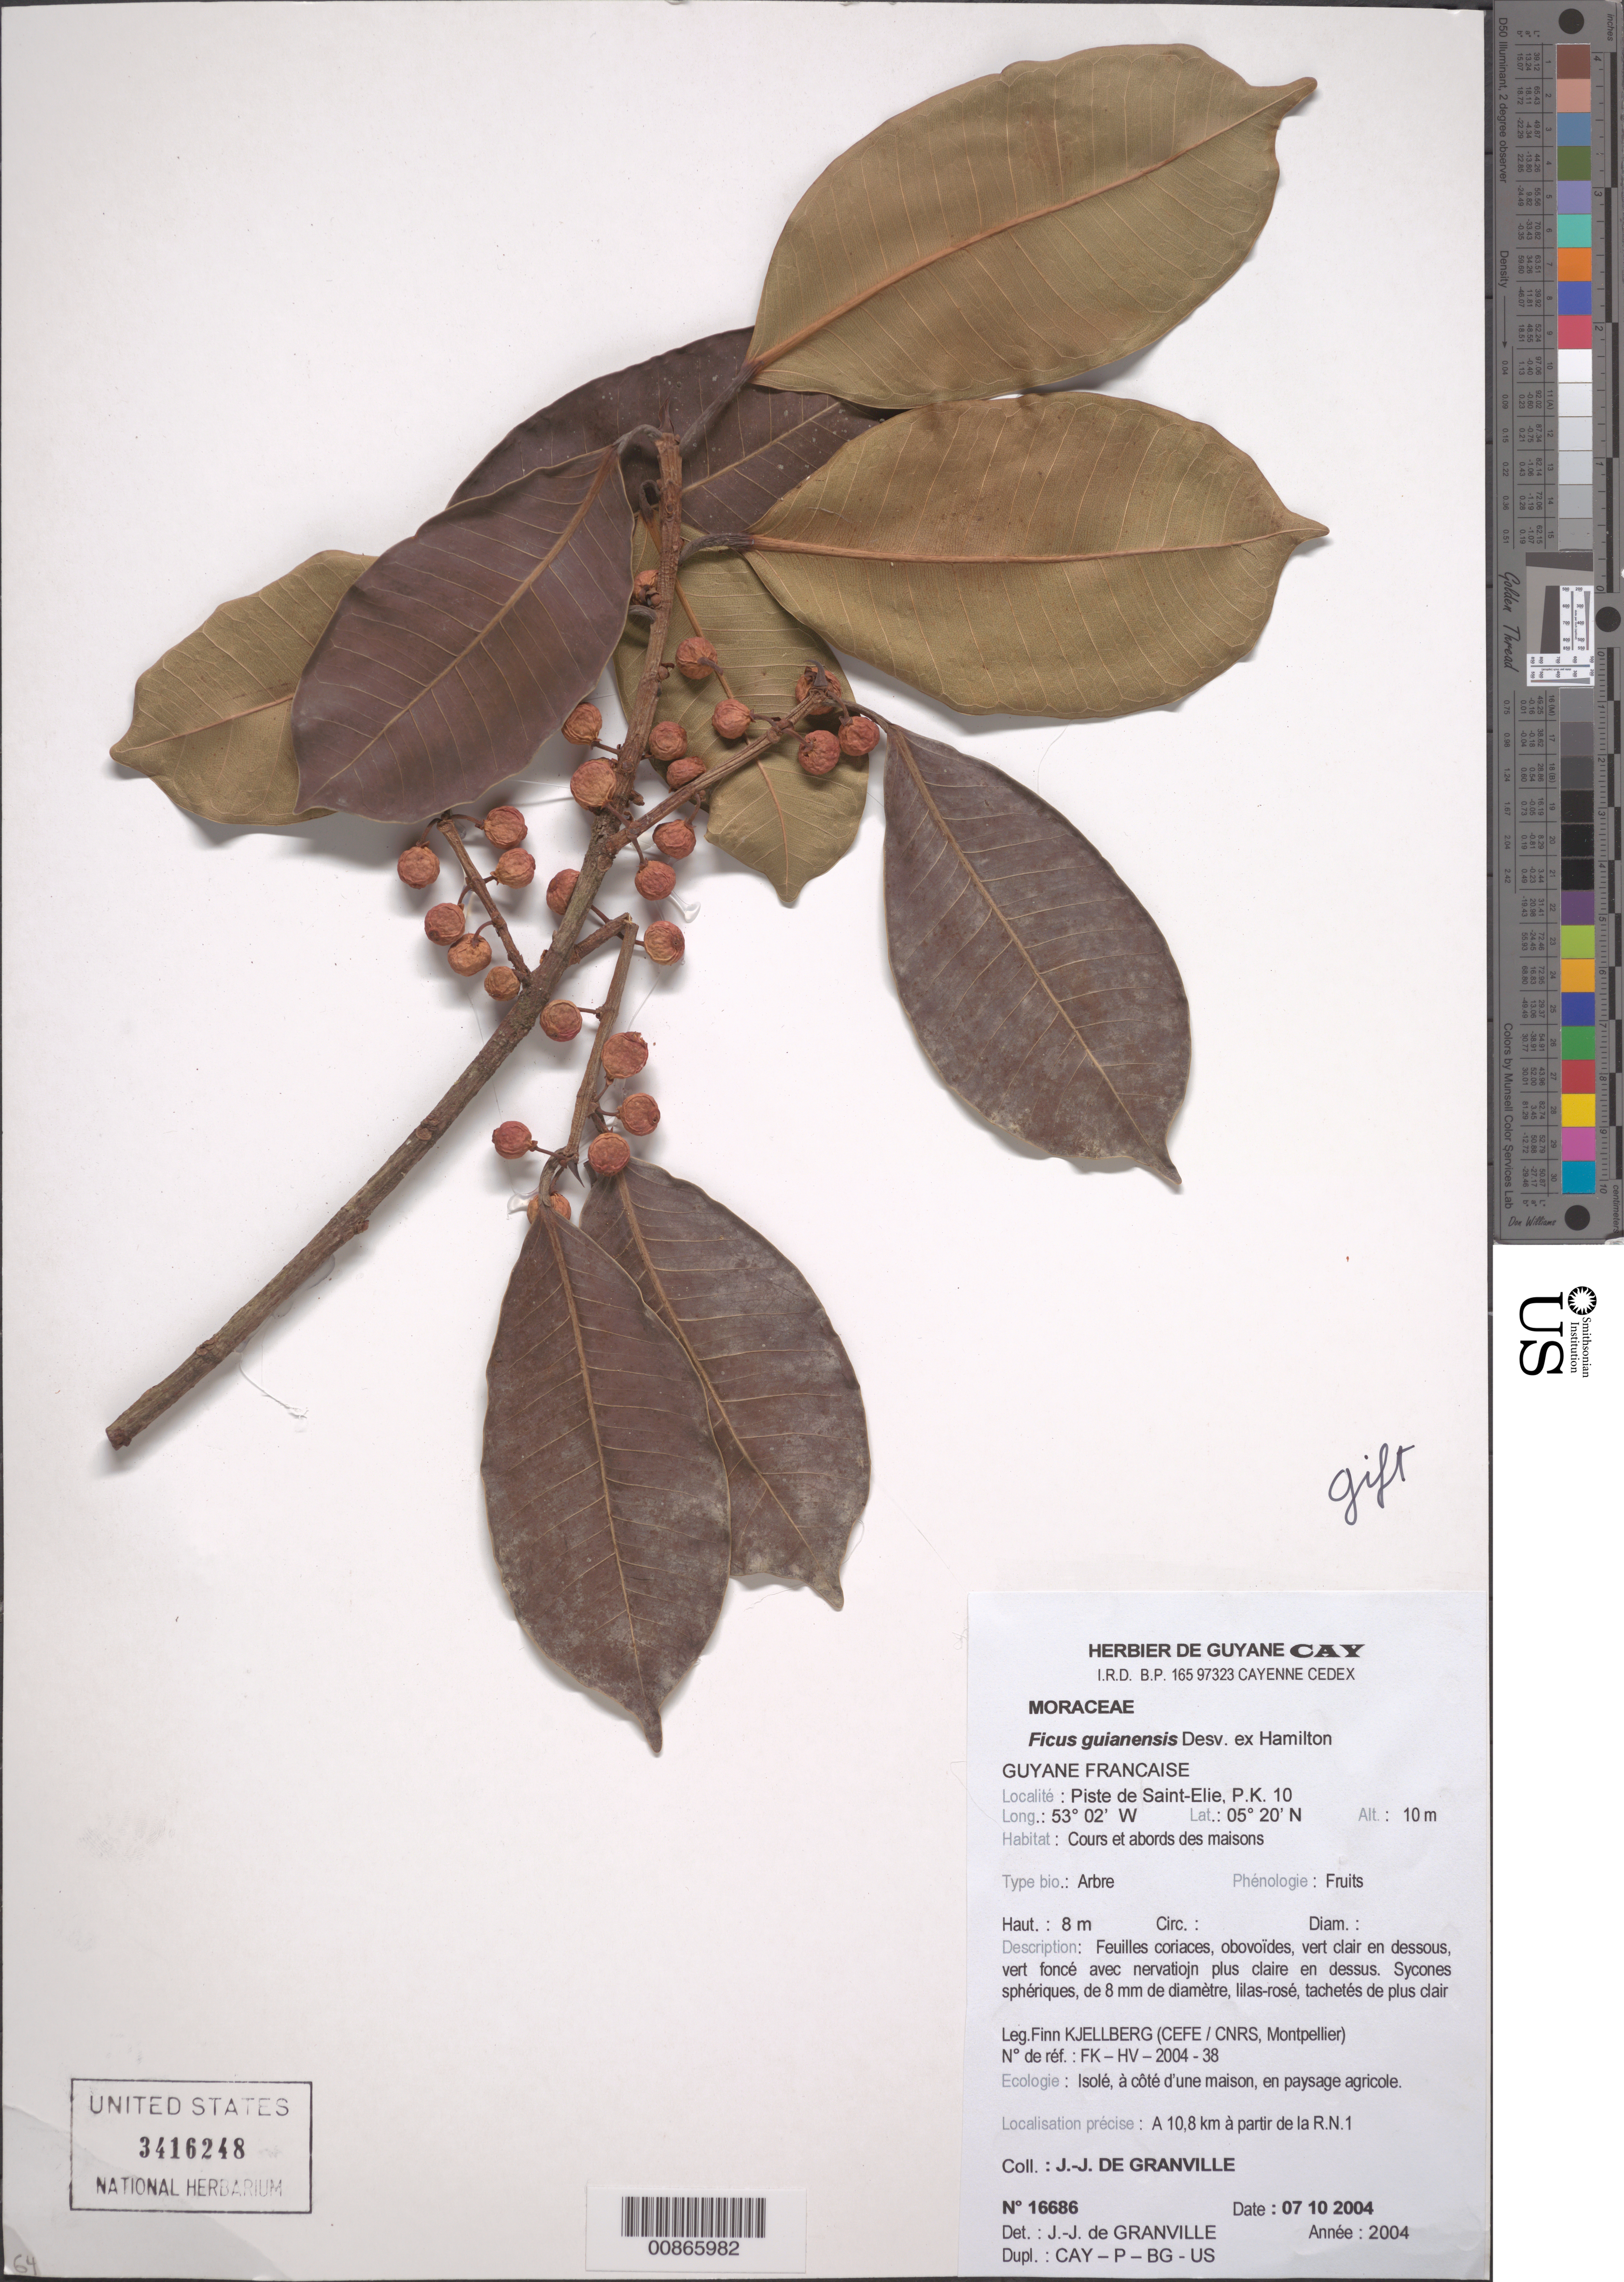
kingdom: Plantae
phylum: Tracheophyta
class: Magnoliopsida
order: Rosales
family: Moraceae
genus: Ficus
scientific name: Ficus guianensis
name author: Desv. ex Ham.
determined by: Granville, J. J. de, (CAY), Institut de Recherche pour le Developpement (IRD) (FRENCH GUIANA)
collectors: J.-J. de Granville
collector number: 16686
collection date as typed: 7-Oct-04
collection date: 2004-10-07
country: French Guiana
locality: Piste de Saint-Élie, PK. 10; 10.8 km a paartir de la RN1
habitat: Cours et abords des maisons; isole, a cote d'une maison, en paysage agricole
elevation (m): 10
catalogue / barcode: US 3416248